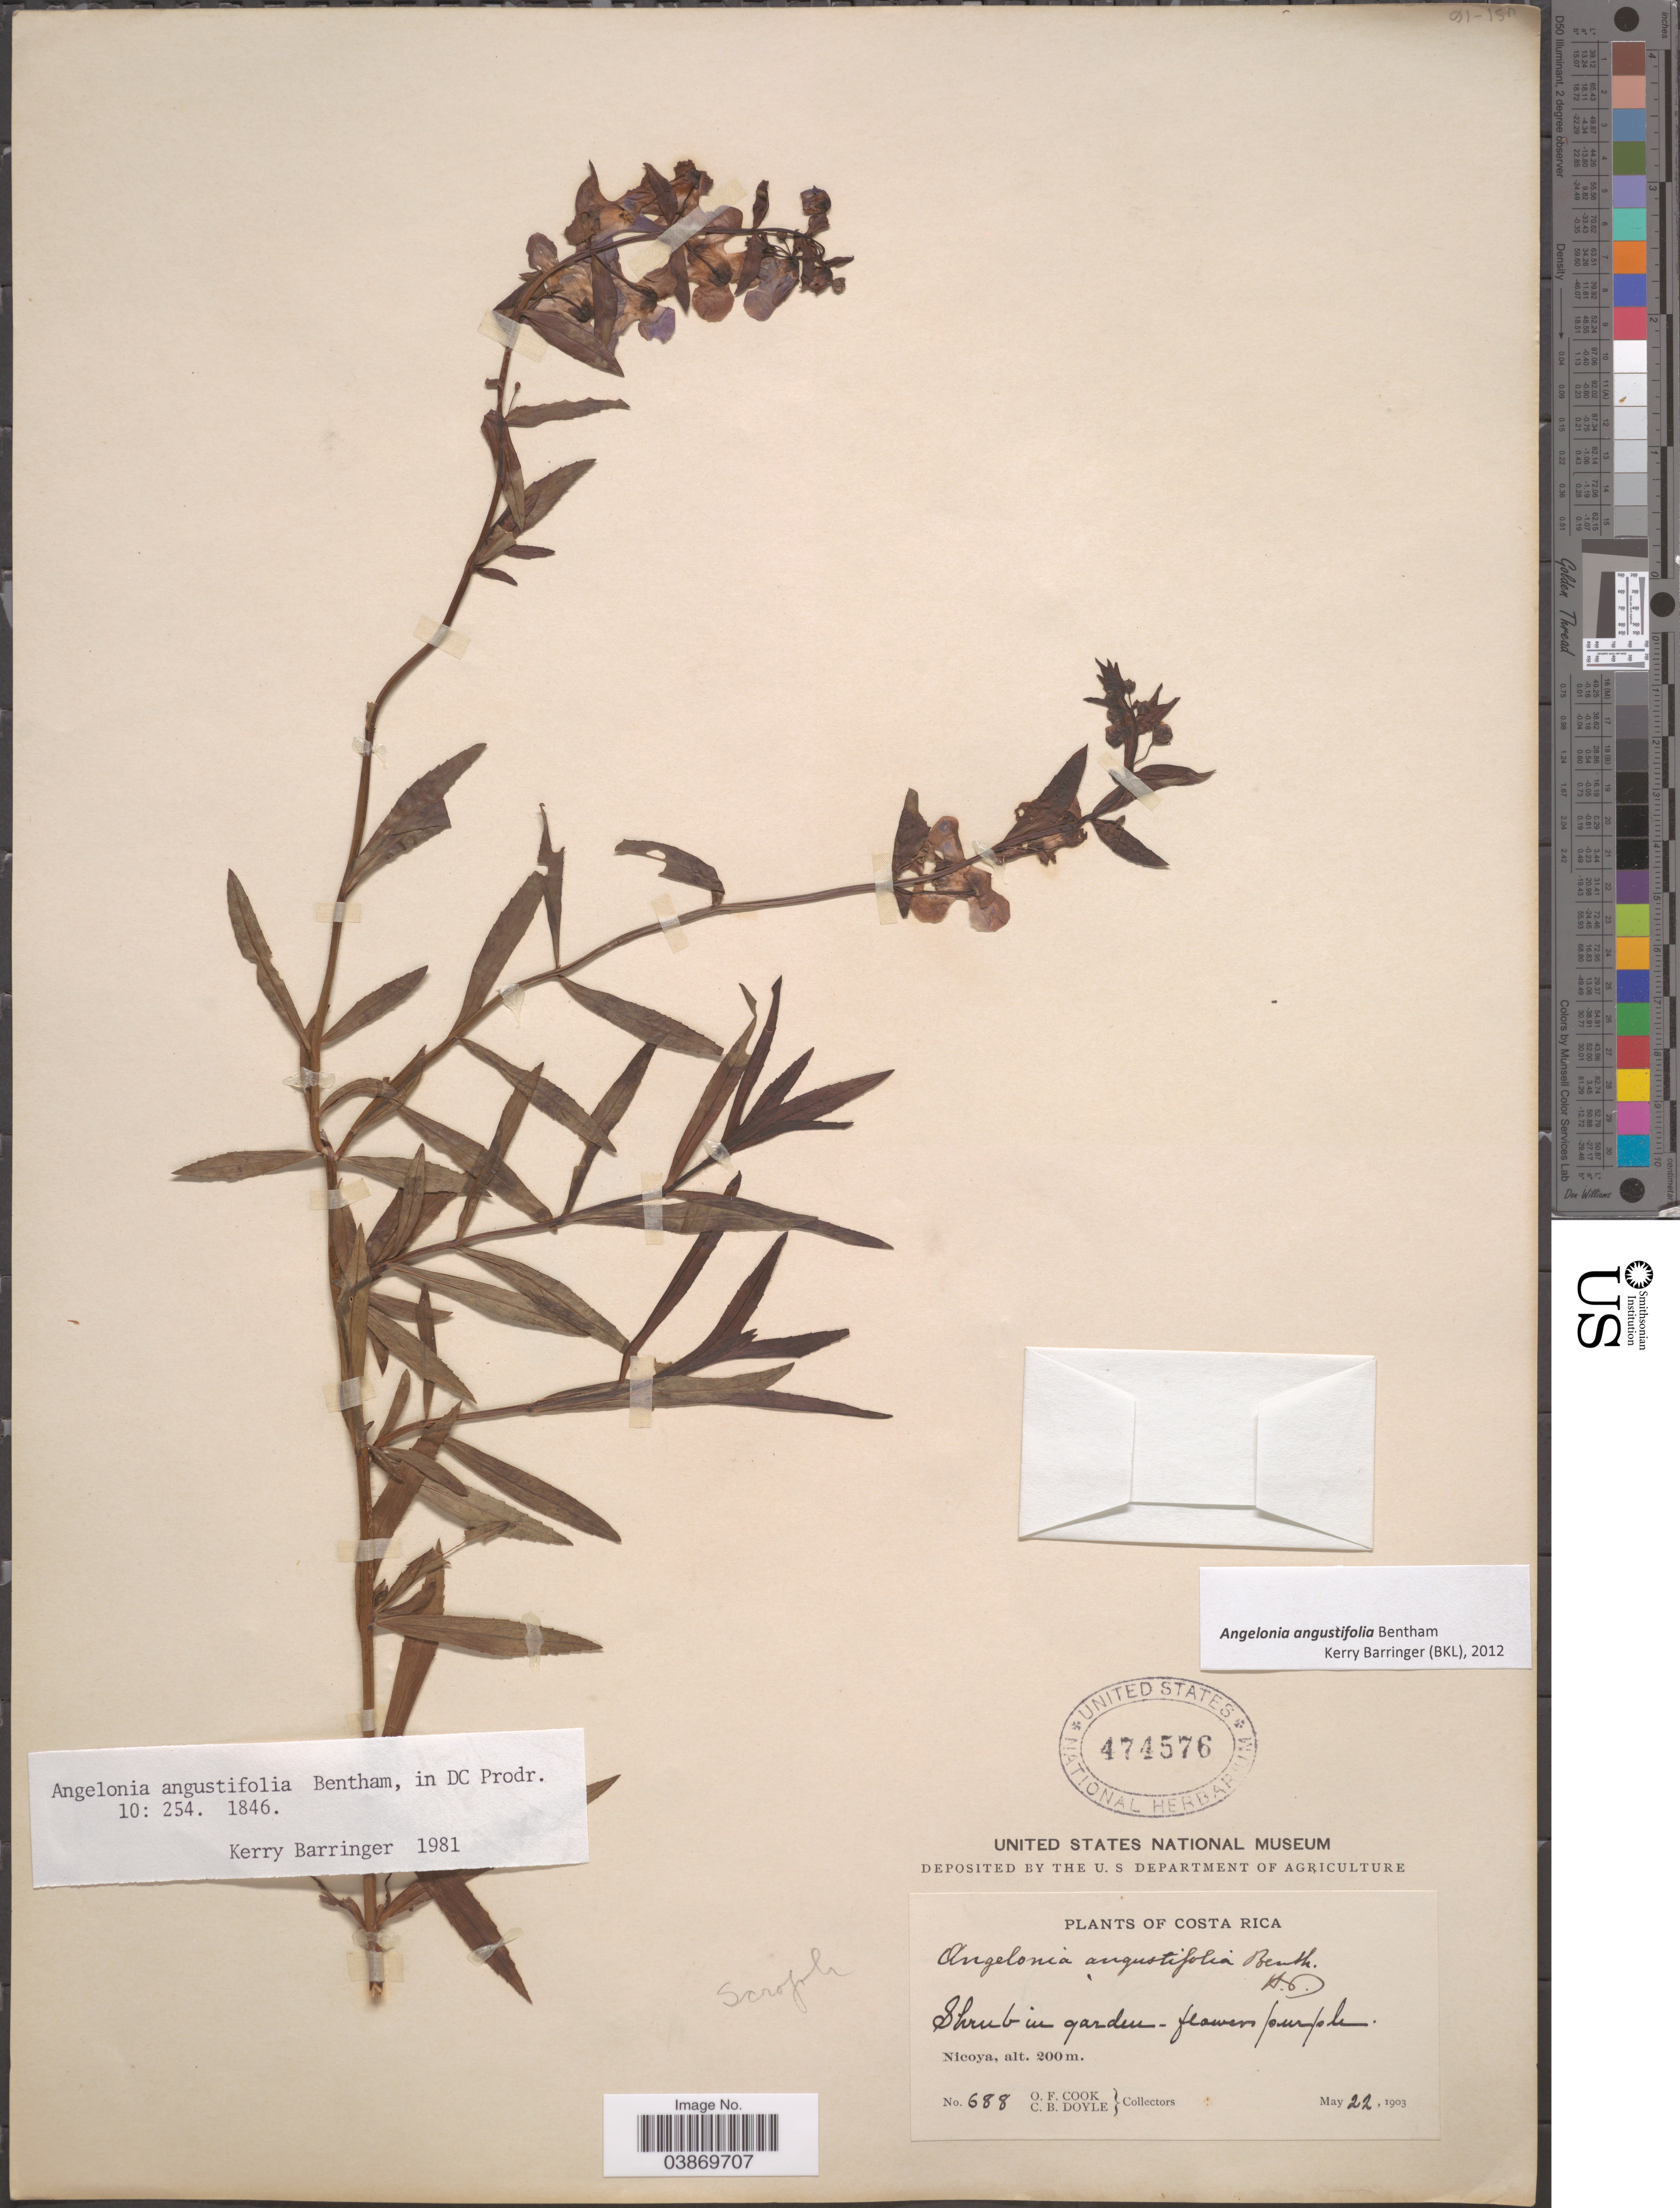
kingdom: Plantae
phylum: Tracheophyta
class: Magnoliopsida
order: Lamiales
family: Plantaginaceae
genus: Angelonia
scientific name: Angelonia angustifolia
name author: Benth.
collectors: O. F. Cook & C. Doyle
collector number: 688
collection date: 1903-05-22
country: Costa Rica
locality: Nicoya.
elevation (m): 200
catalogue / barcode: US 474576